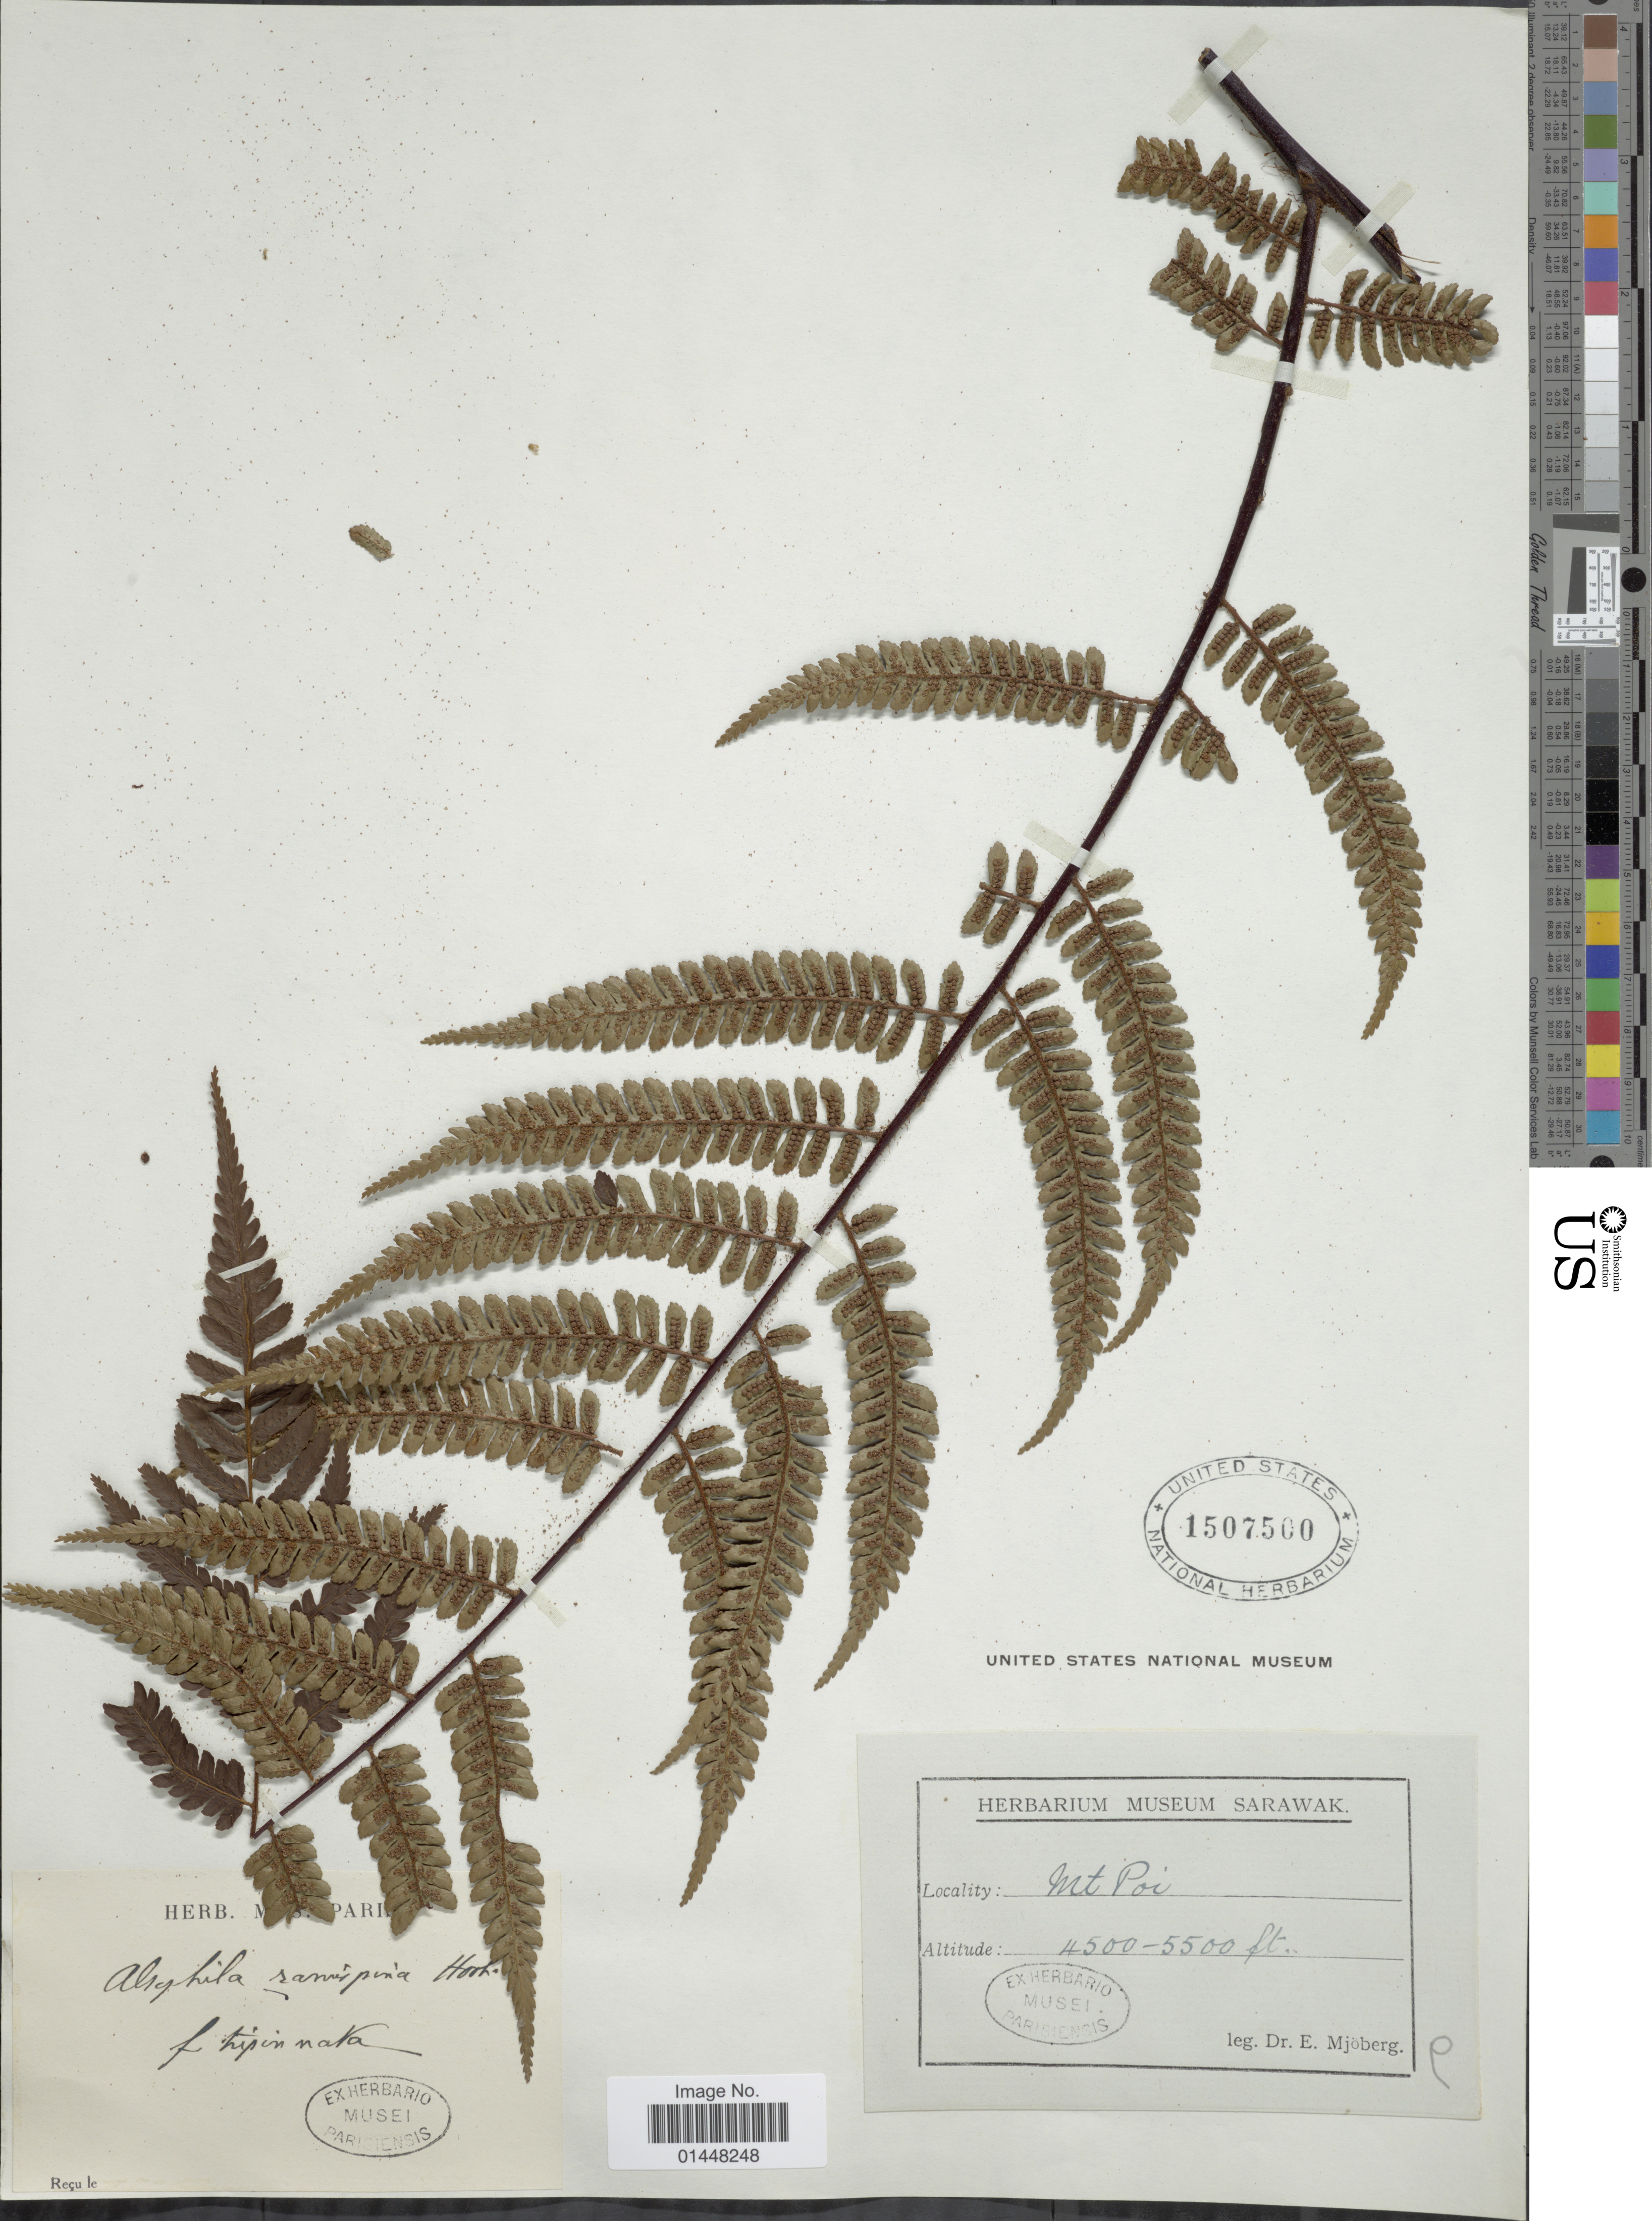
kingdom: Plantae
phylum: Tracheophyta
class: Polypodiopsida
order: Cyatheales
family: Cyatheaceae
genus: Gymnosphaera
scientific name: Gymnosphaera ramispina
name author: (Hook.) Copel.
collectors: E. Mjoberg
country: Malaysia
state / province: Sarawak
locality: Mt. Poi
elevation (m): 1372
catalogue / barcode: US 1507500